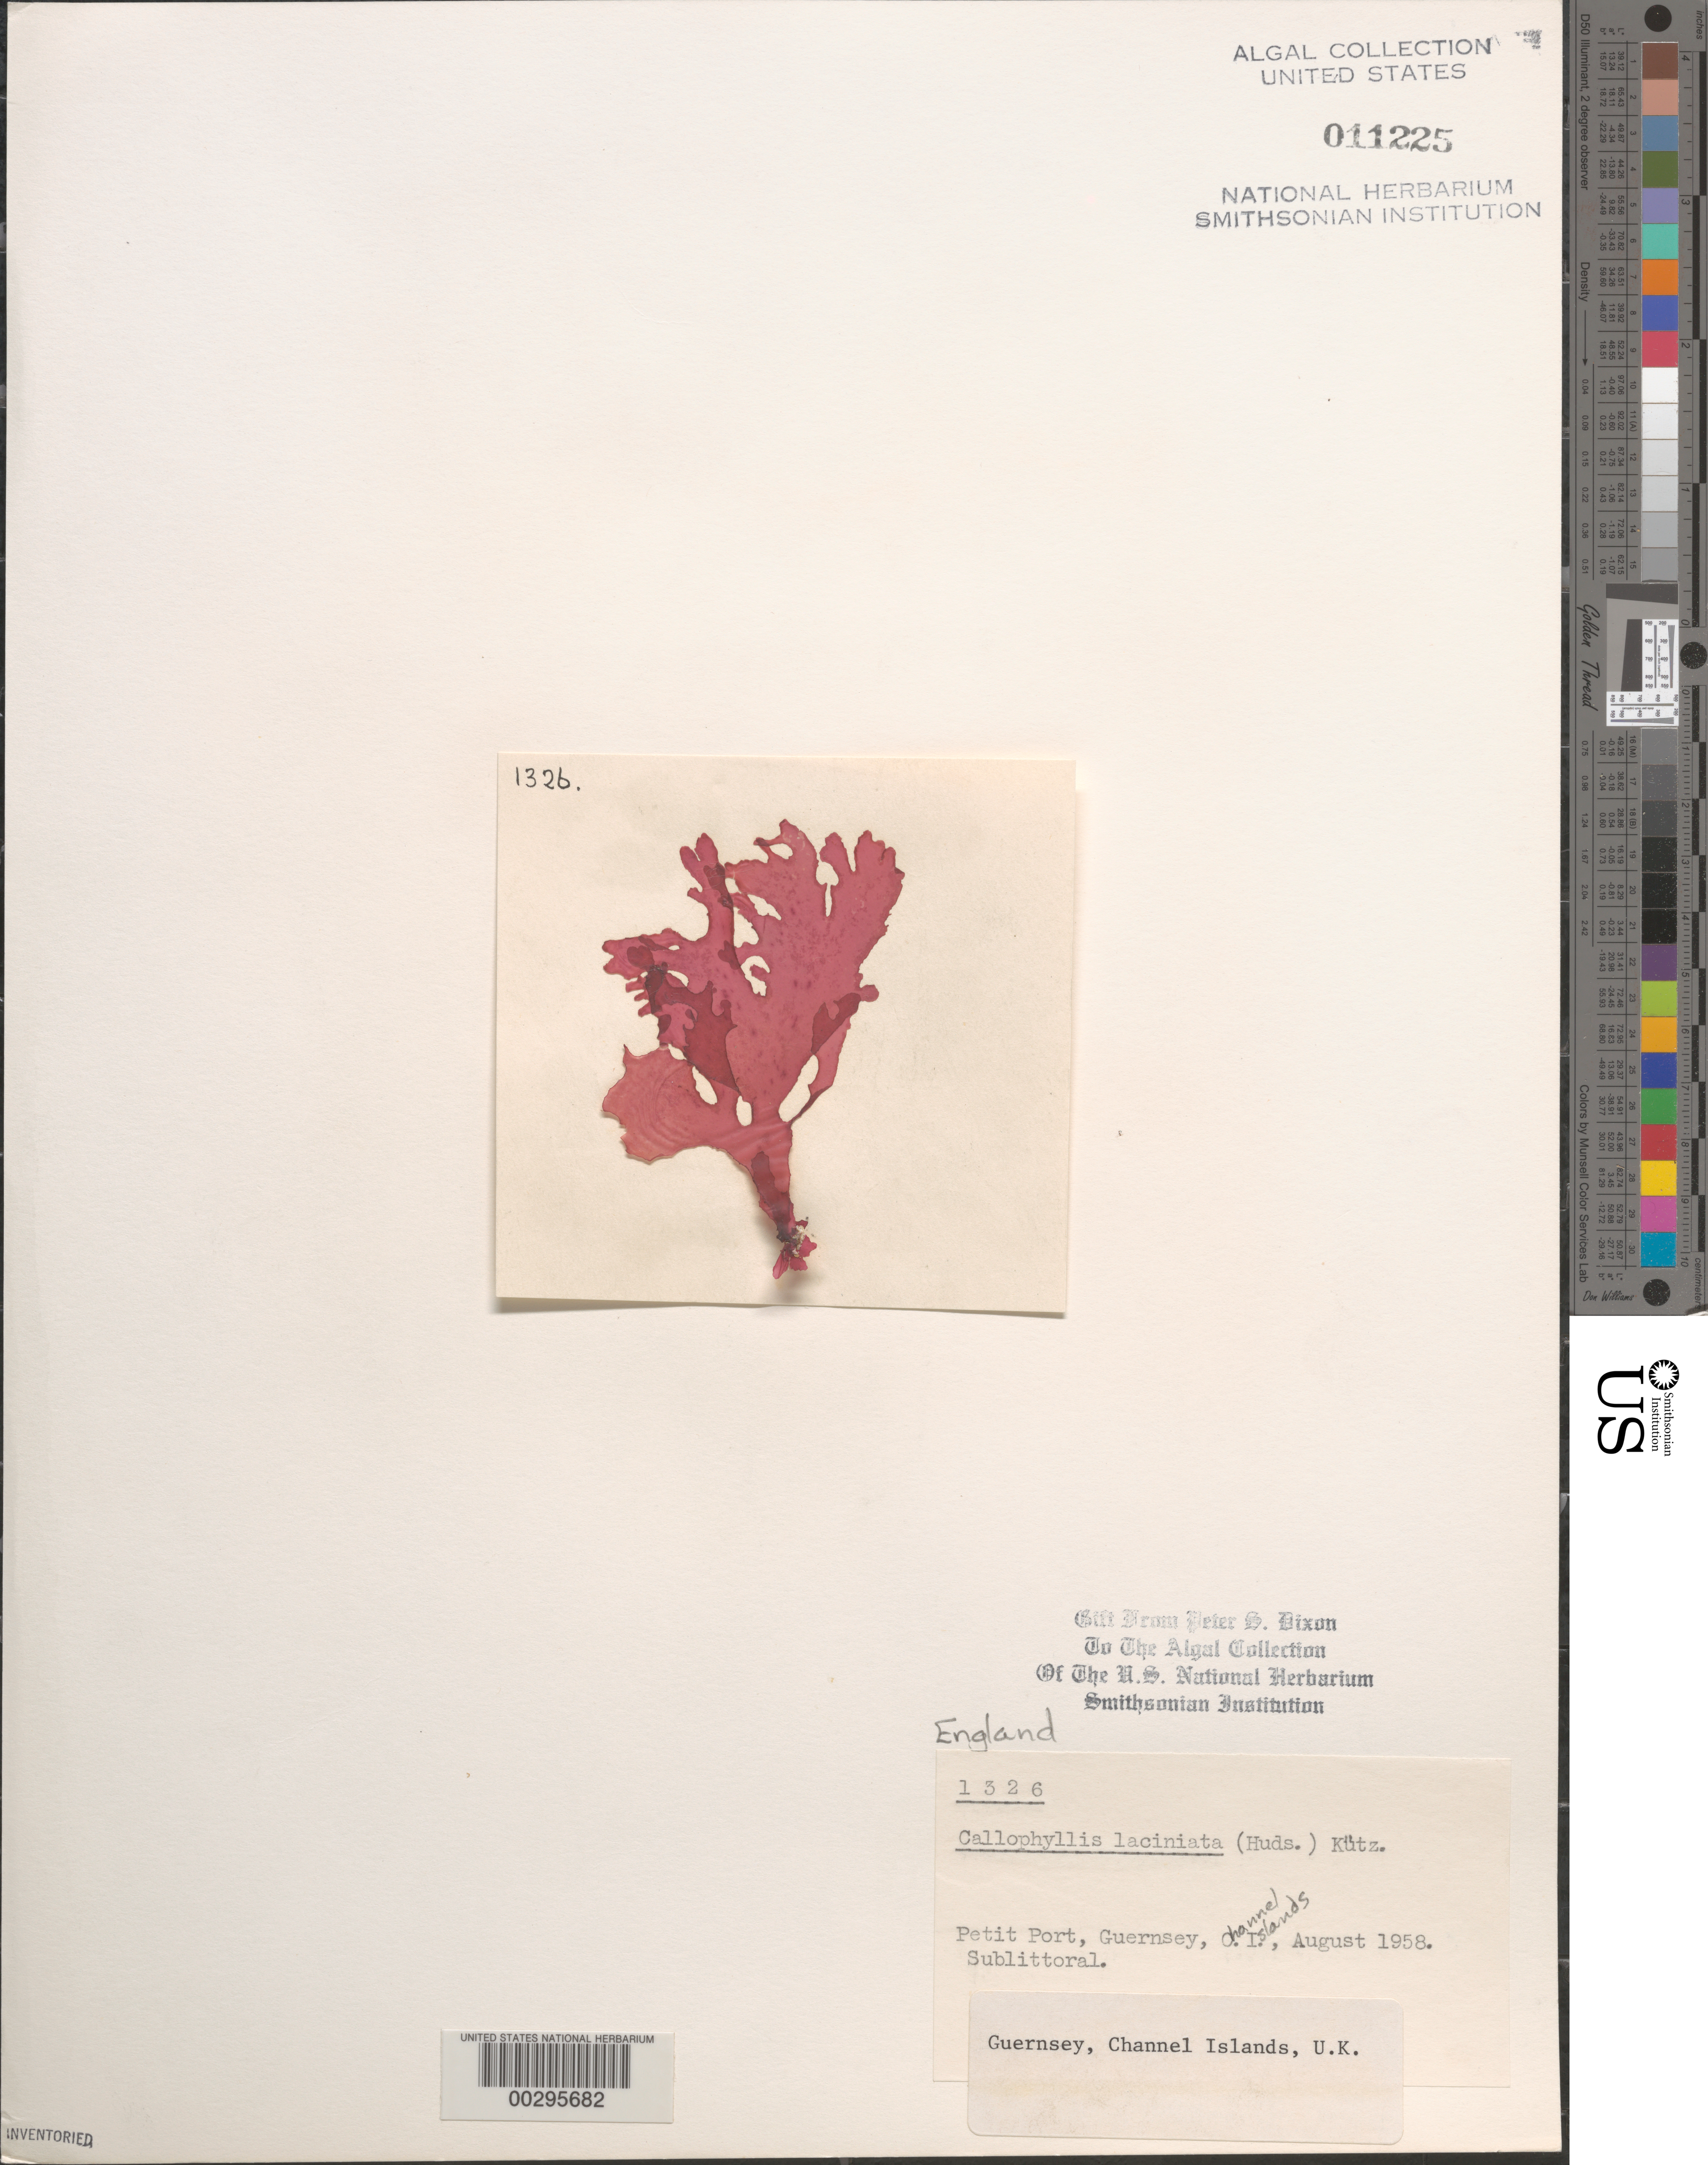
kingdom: Plantae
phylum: Rhodophyta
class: Florideophyceae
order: Gigartinales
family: Kallymeniaceae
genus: Metacallophyllis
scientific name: Metacallophyllis laciniata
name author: (Hudson) Vergés & L. Le Gall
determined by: Algae name updating Project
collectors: P. S. Dixon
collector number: PSD 1326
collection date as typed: Aug 1958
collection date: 1958-08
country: United Kingdom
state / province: England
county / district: Bailiwick of Guernsey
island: Guernsey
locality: Petit Port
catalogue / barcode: US 11225